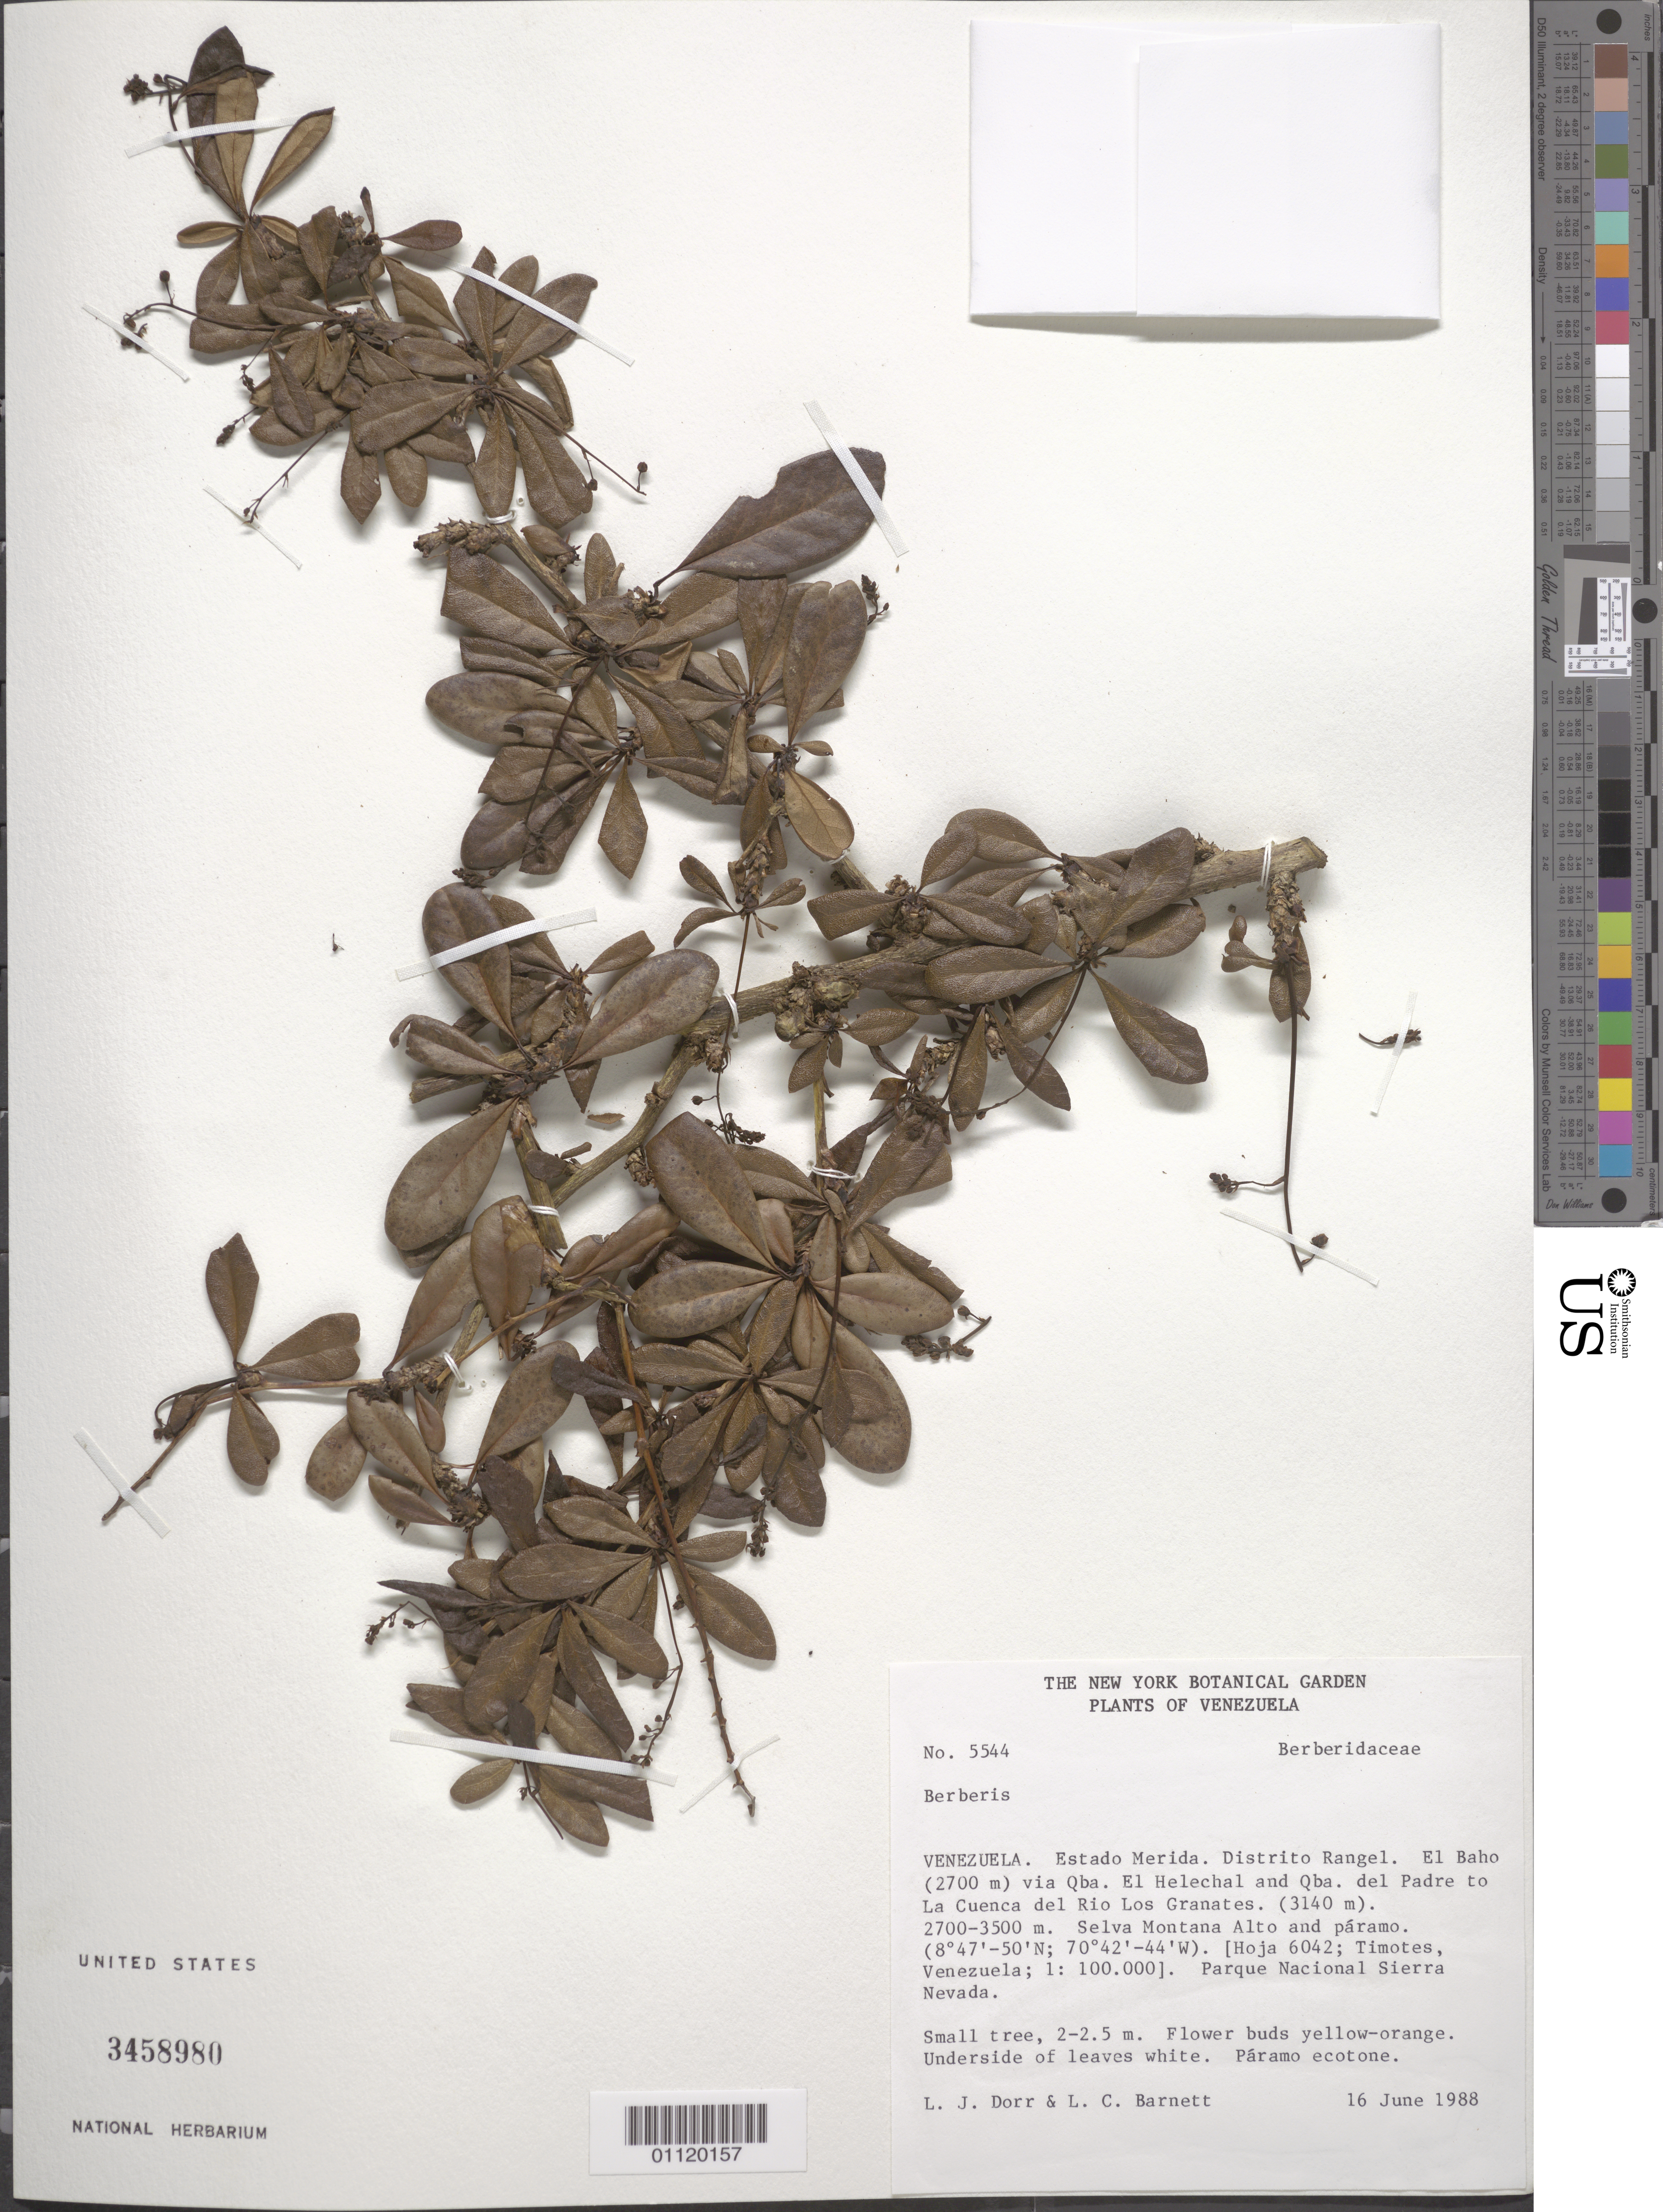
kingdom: Plantae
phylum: Tracheophyta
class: Magnoliopsida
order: Ranunculales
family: Berberidaceae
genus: Berberis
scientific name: Berberis sp.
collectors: L. J. Dorr & L. C. Barnett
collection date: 1988-06-16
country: Venezuela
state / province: Mérida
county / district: Rangel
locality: El Baho via Qba. El Helechal and Qba. del Padre to La Cuenca del Rio Los Granates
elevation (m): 2700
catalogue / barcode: US 3458980